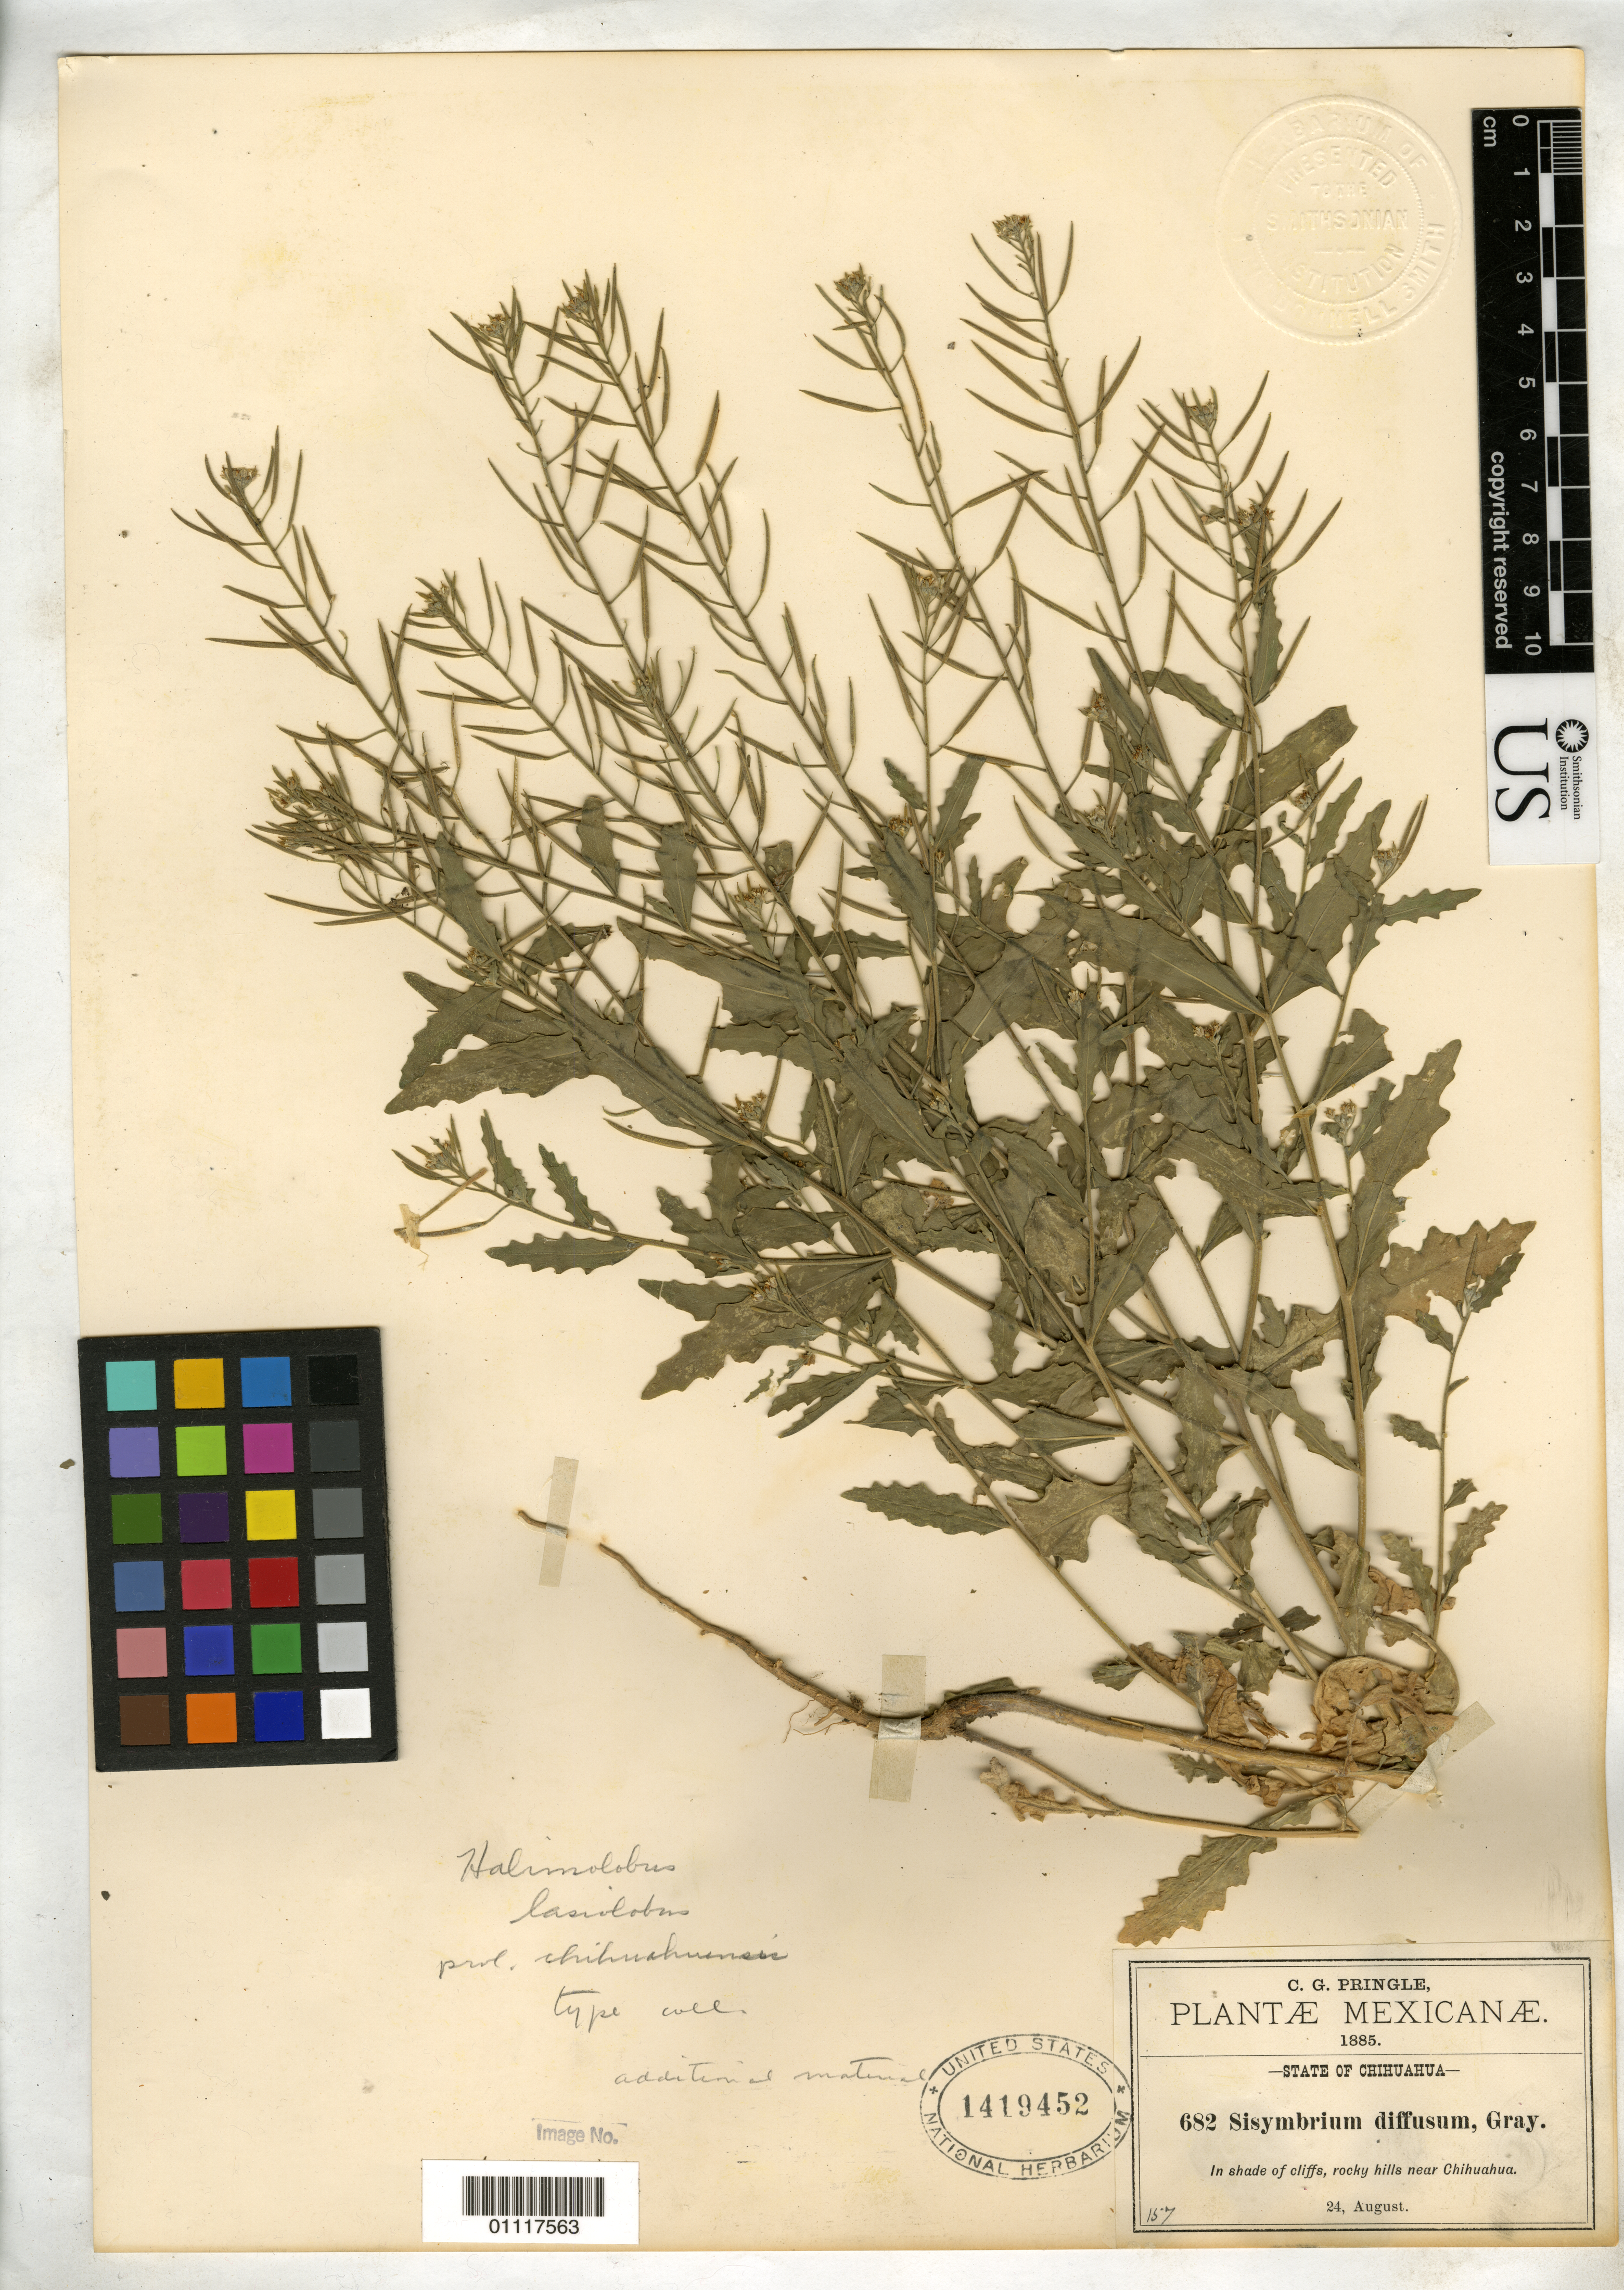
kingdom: Plantae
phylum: Tracheophyta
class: Magnoliopsida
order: Brassicales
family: Brassicaceae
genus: Halimolobos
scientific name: Halimolobos lasiolobus prol. chihuahuaicus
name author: O.E. Schulz in Engl.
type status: Isotype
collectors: C. G. Pringle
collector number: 682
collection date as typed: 24 Aug 1885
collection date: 1885-08-24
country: Mexico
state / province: Chihuahua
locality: Hills near Chihuahua.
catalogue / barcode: US 1419452